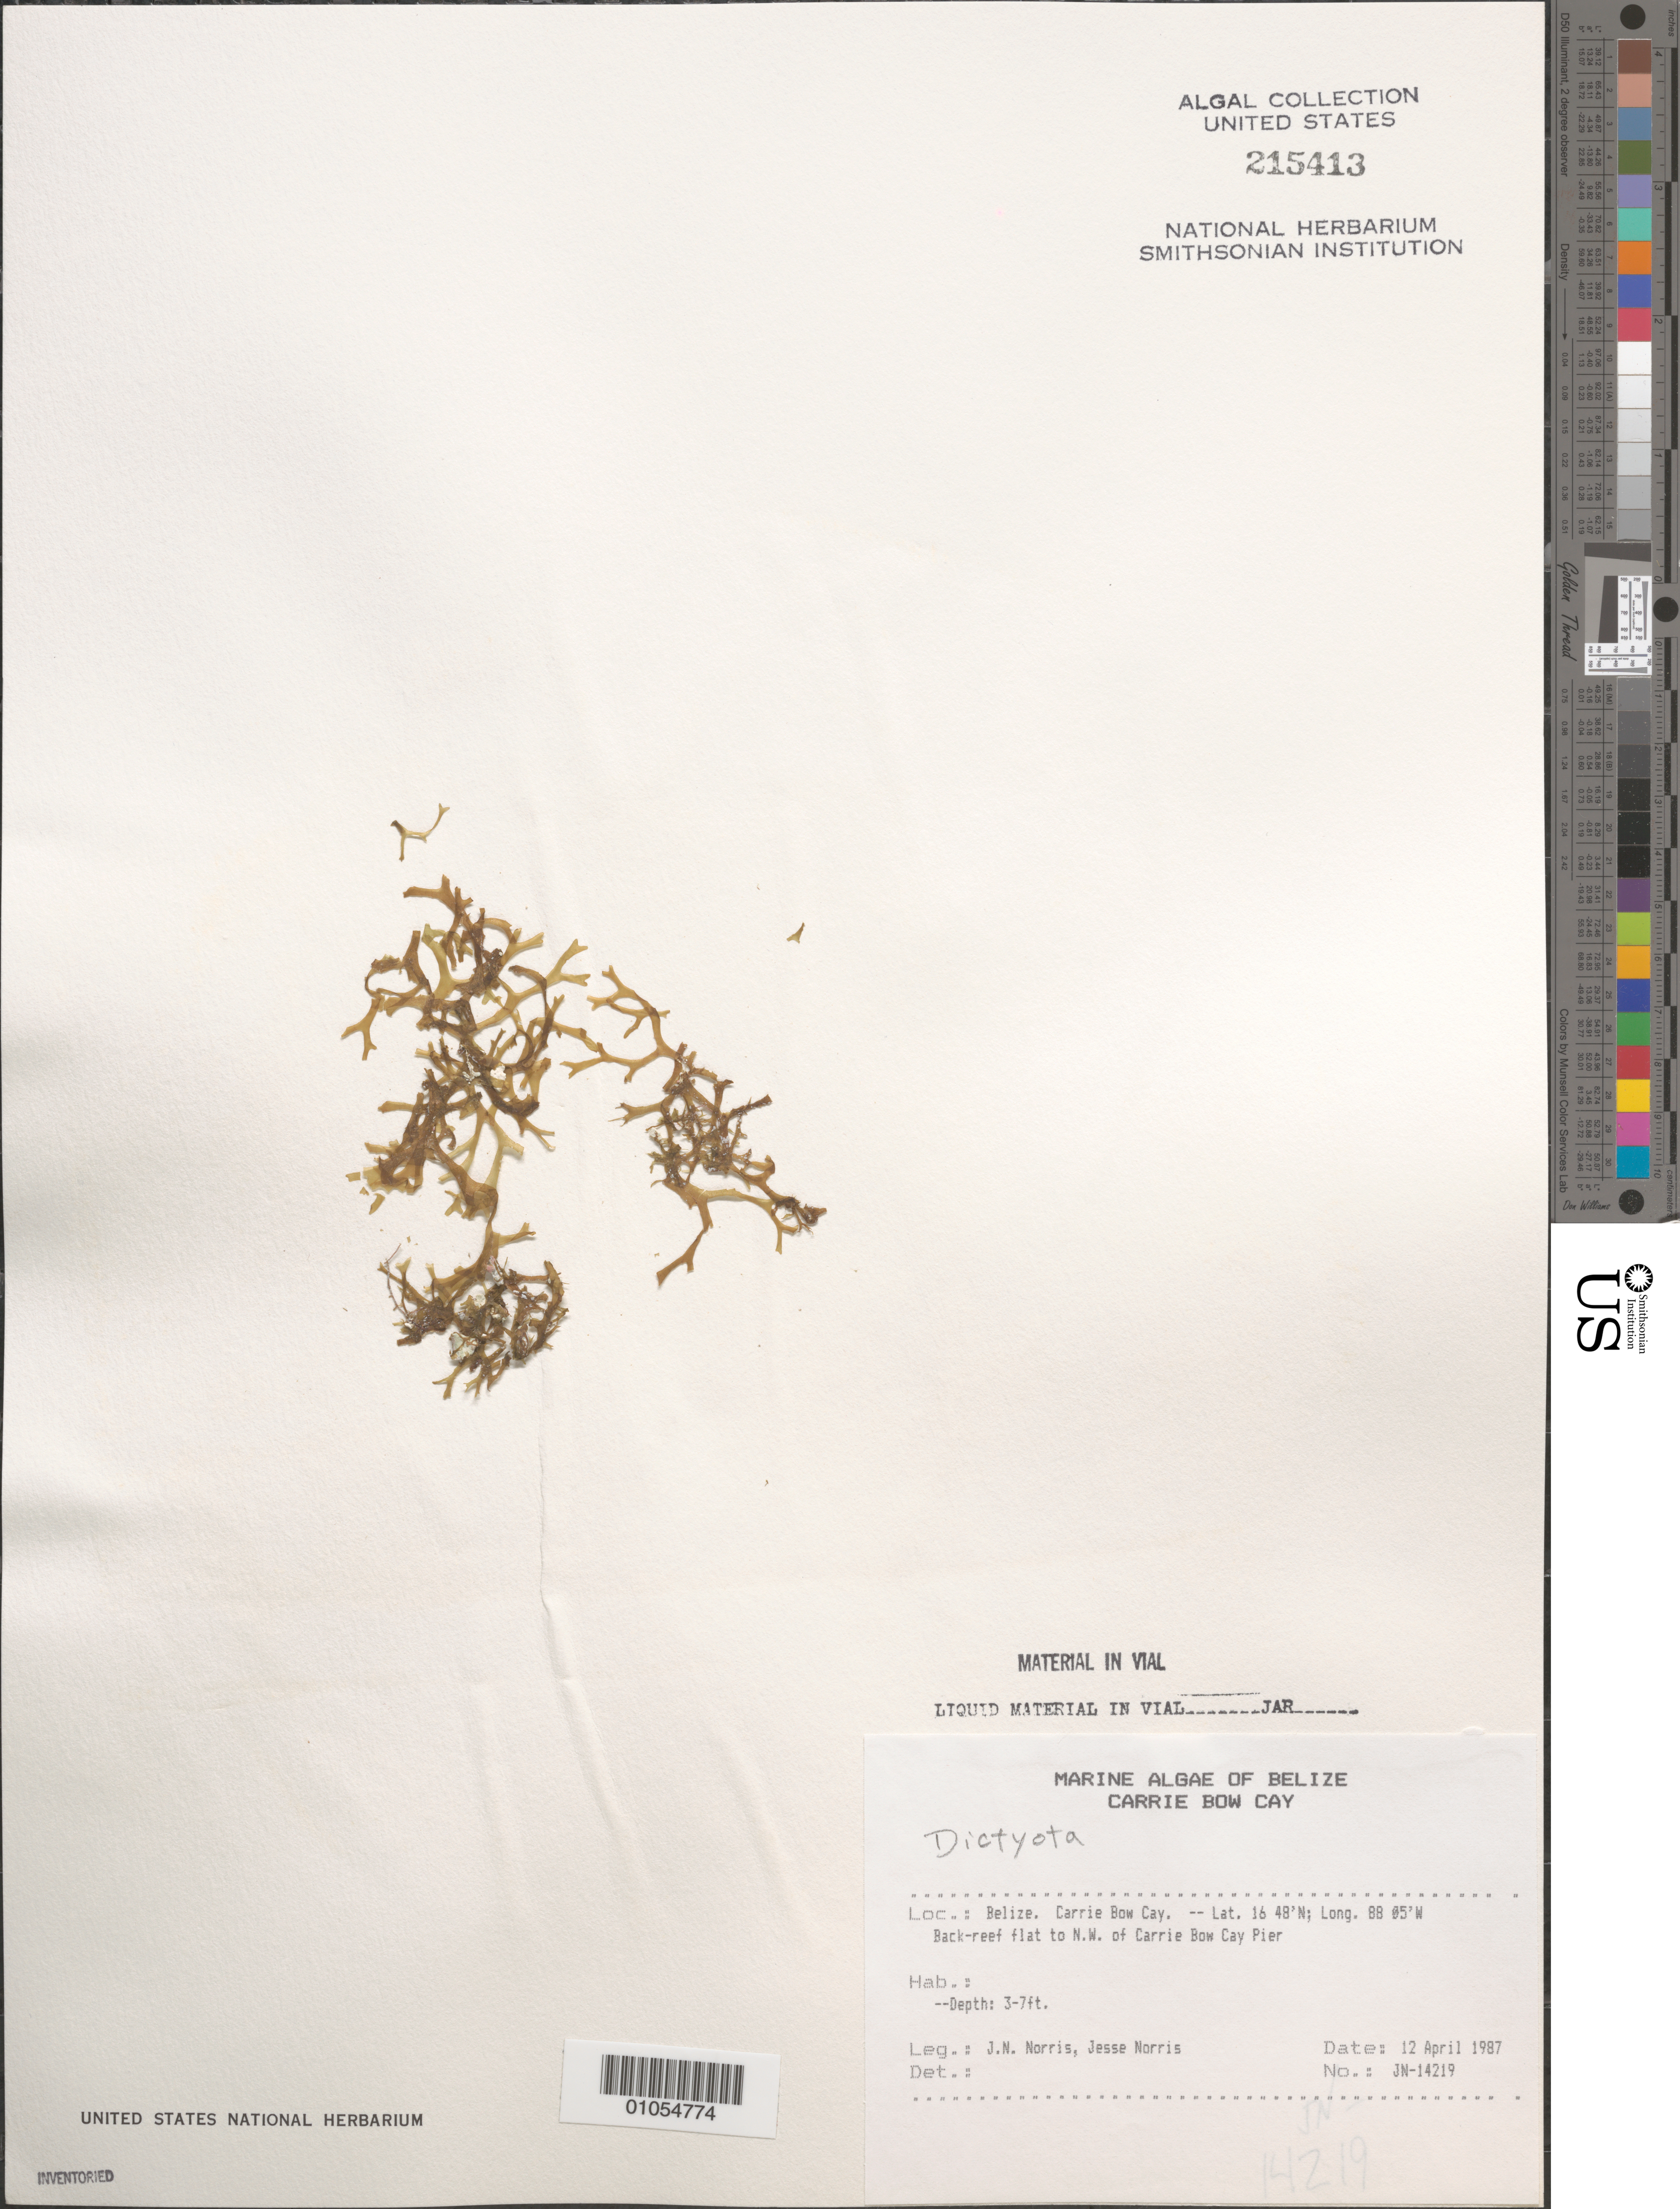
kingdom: Chromista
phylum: Ochrophyta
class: Phaeophyceae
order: Dictyotales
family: Dictyotaceae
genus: Dictyota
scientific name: Dictyota sp.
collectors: J. N. Norris & J. A. Norris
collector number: JN-14219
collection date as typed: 12 Apr 1987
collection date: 1987-04-12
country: Belize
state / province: Stann Creek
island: Carrie Bow Cay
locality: Back-reef flat to northwest of Carrie Bow Cay pier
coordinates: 16 48'N, 88 05'W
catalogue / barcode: US 215413